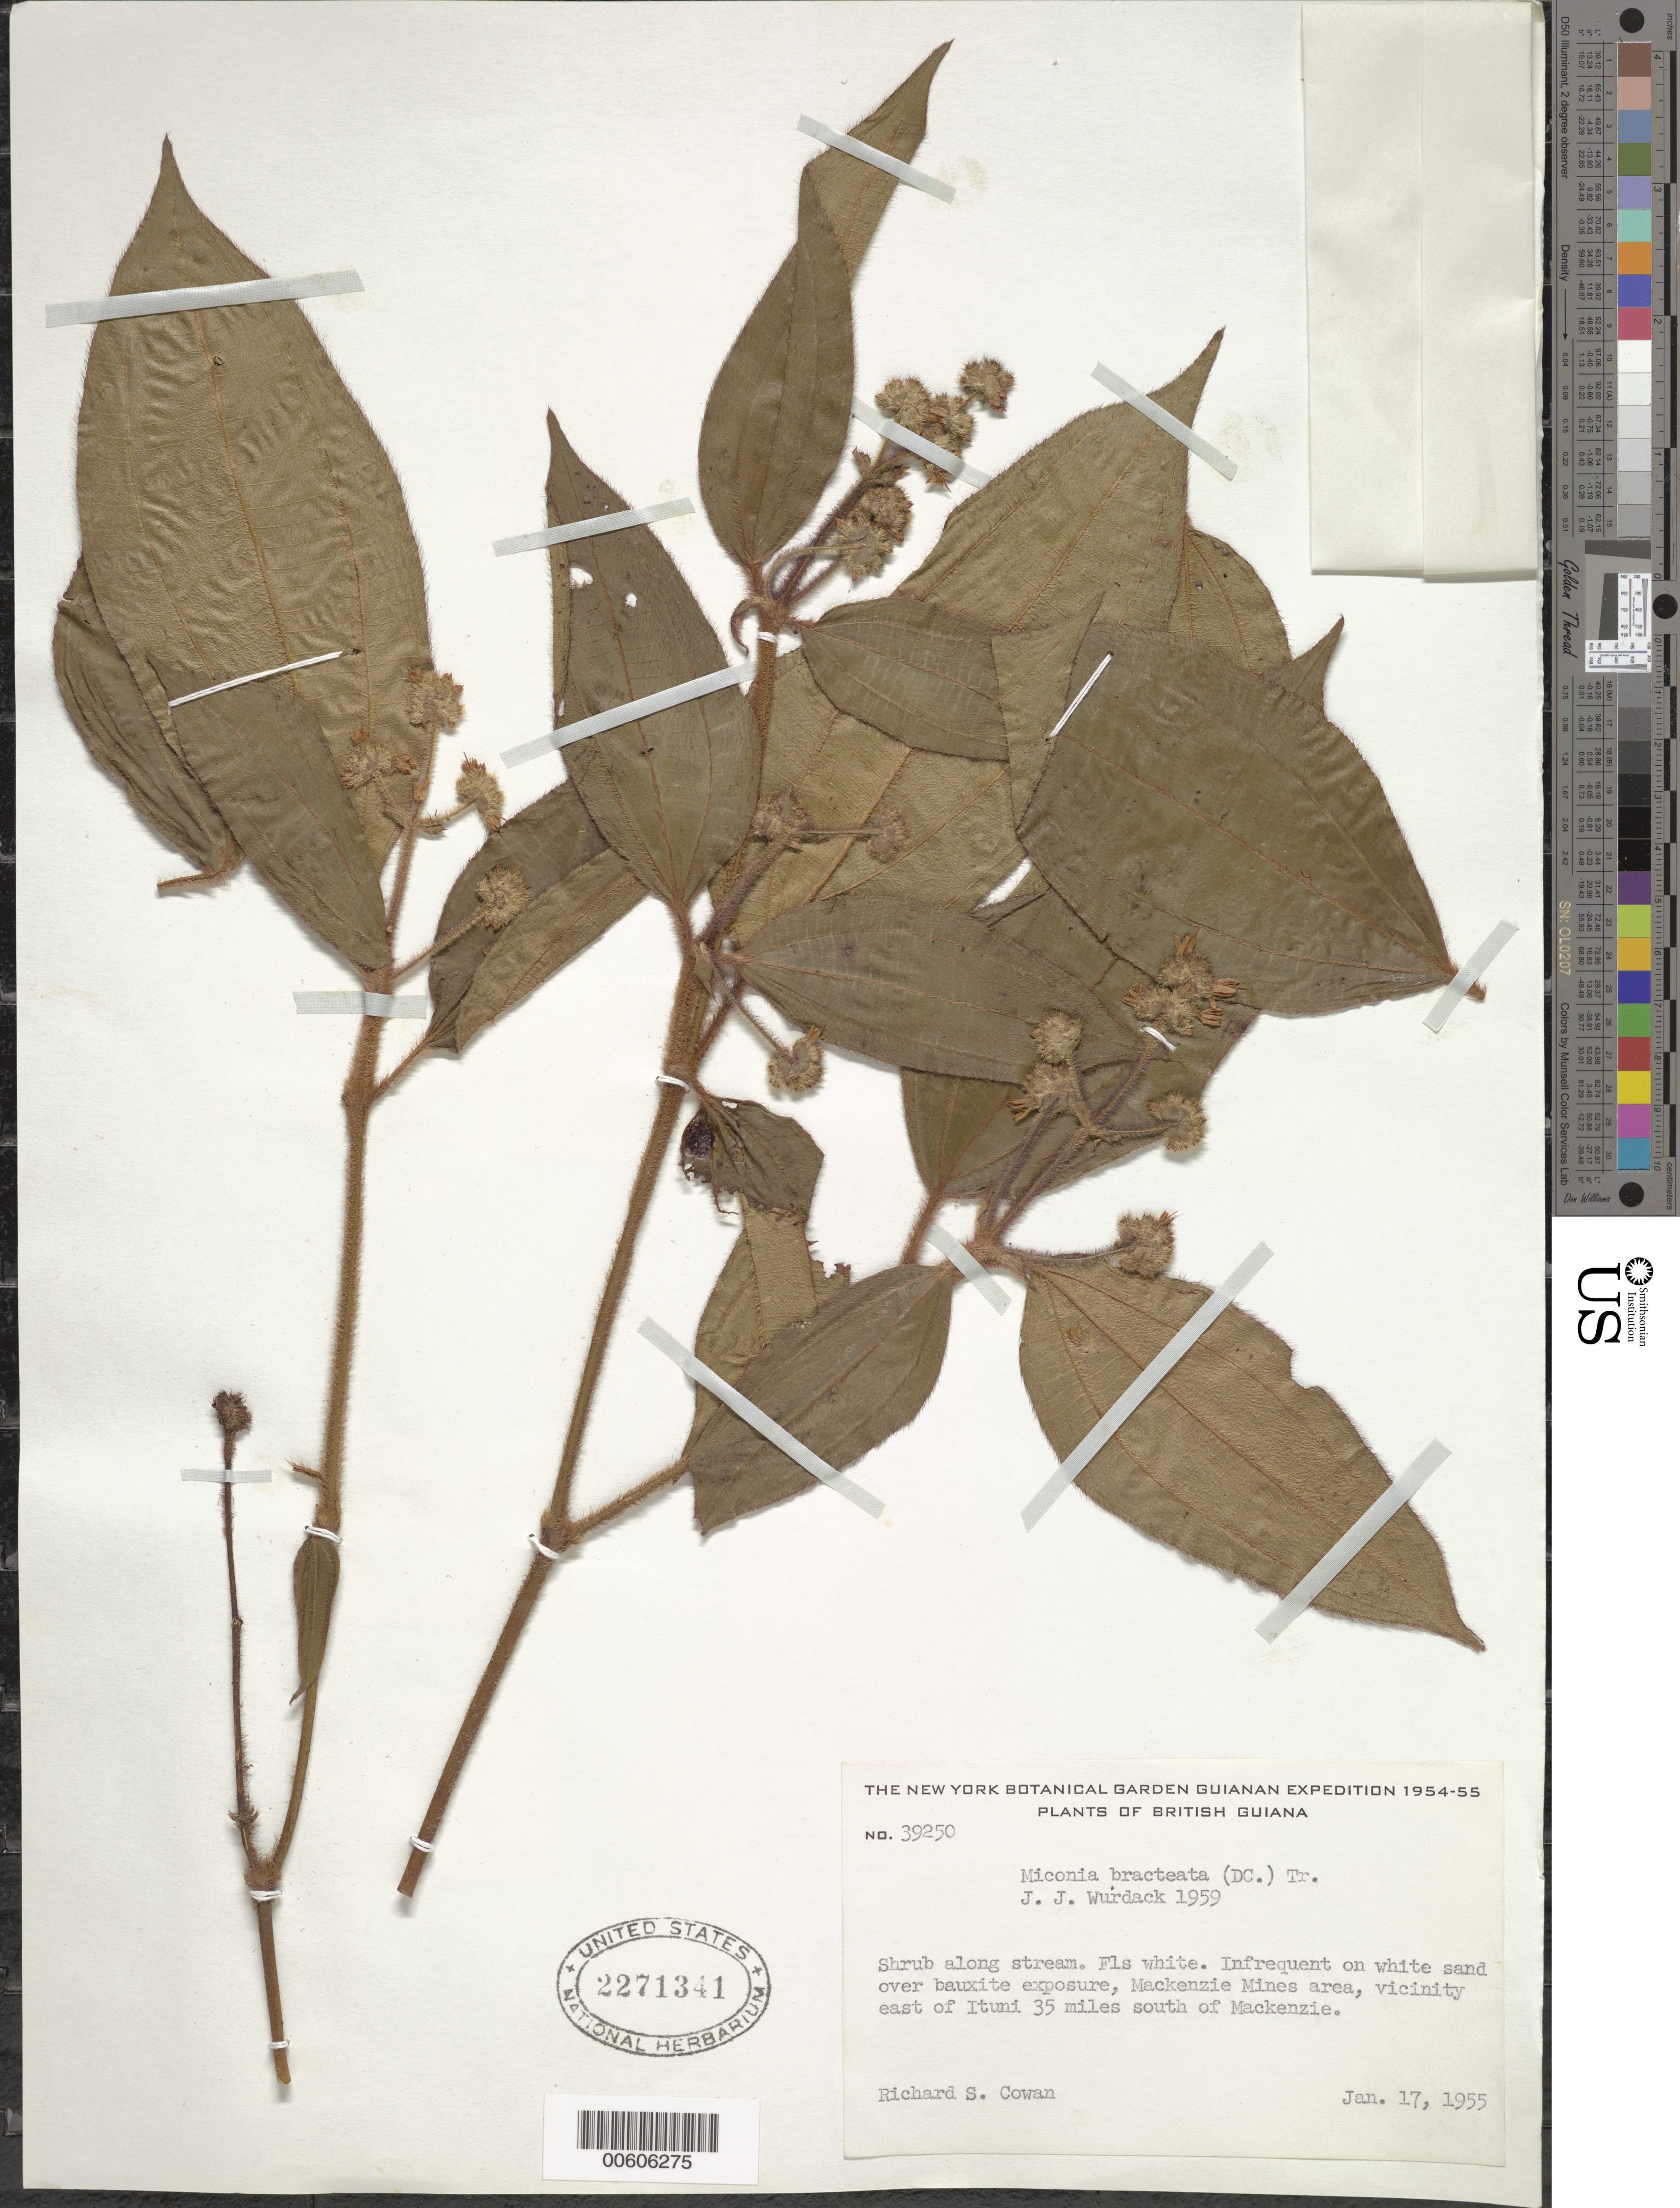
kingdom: Plantae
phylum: Tracheophyta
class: Magnoliopsida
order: Myrtales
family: Melastomataceae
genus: Miconia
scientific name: Miconia bracteata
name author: (DC.) Triana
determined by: Wurdack, John J., (US), US (UNITED STATES)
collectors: R. S. Cowan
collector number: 39250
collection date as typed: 17-Jan-55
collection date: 1955-01-17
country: Guyana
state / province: U. Demerara-Berbice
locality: Mackenzie Mines area, vic. E of Ituni, 35 mi. S of Mackenzie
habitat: Along stream, on white sand over bauxite exposure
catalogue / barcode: US 2271341